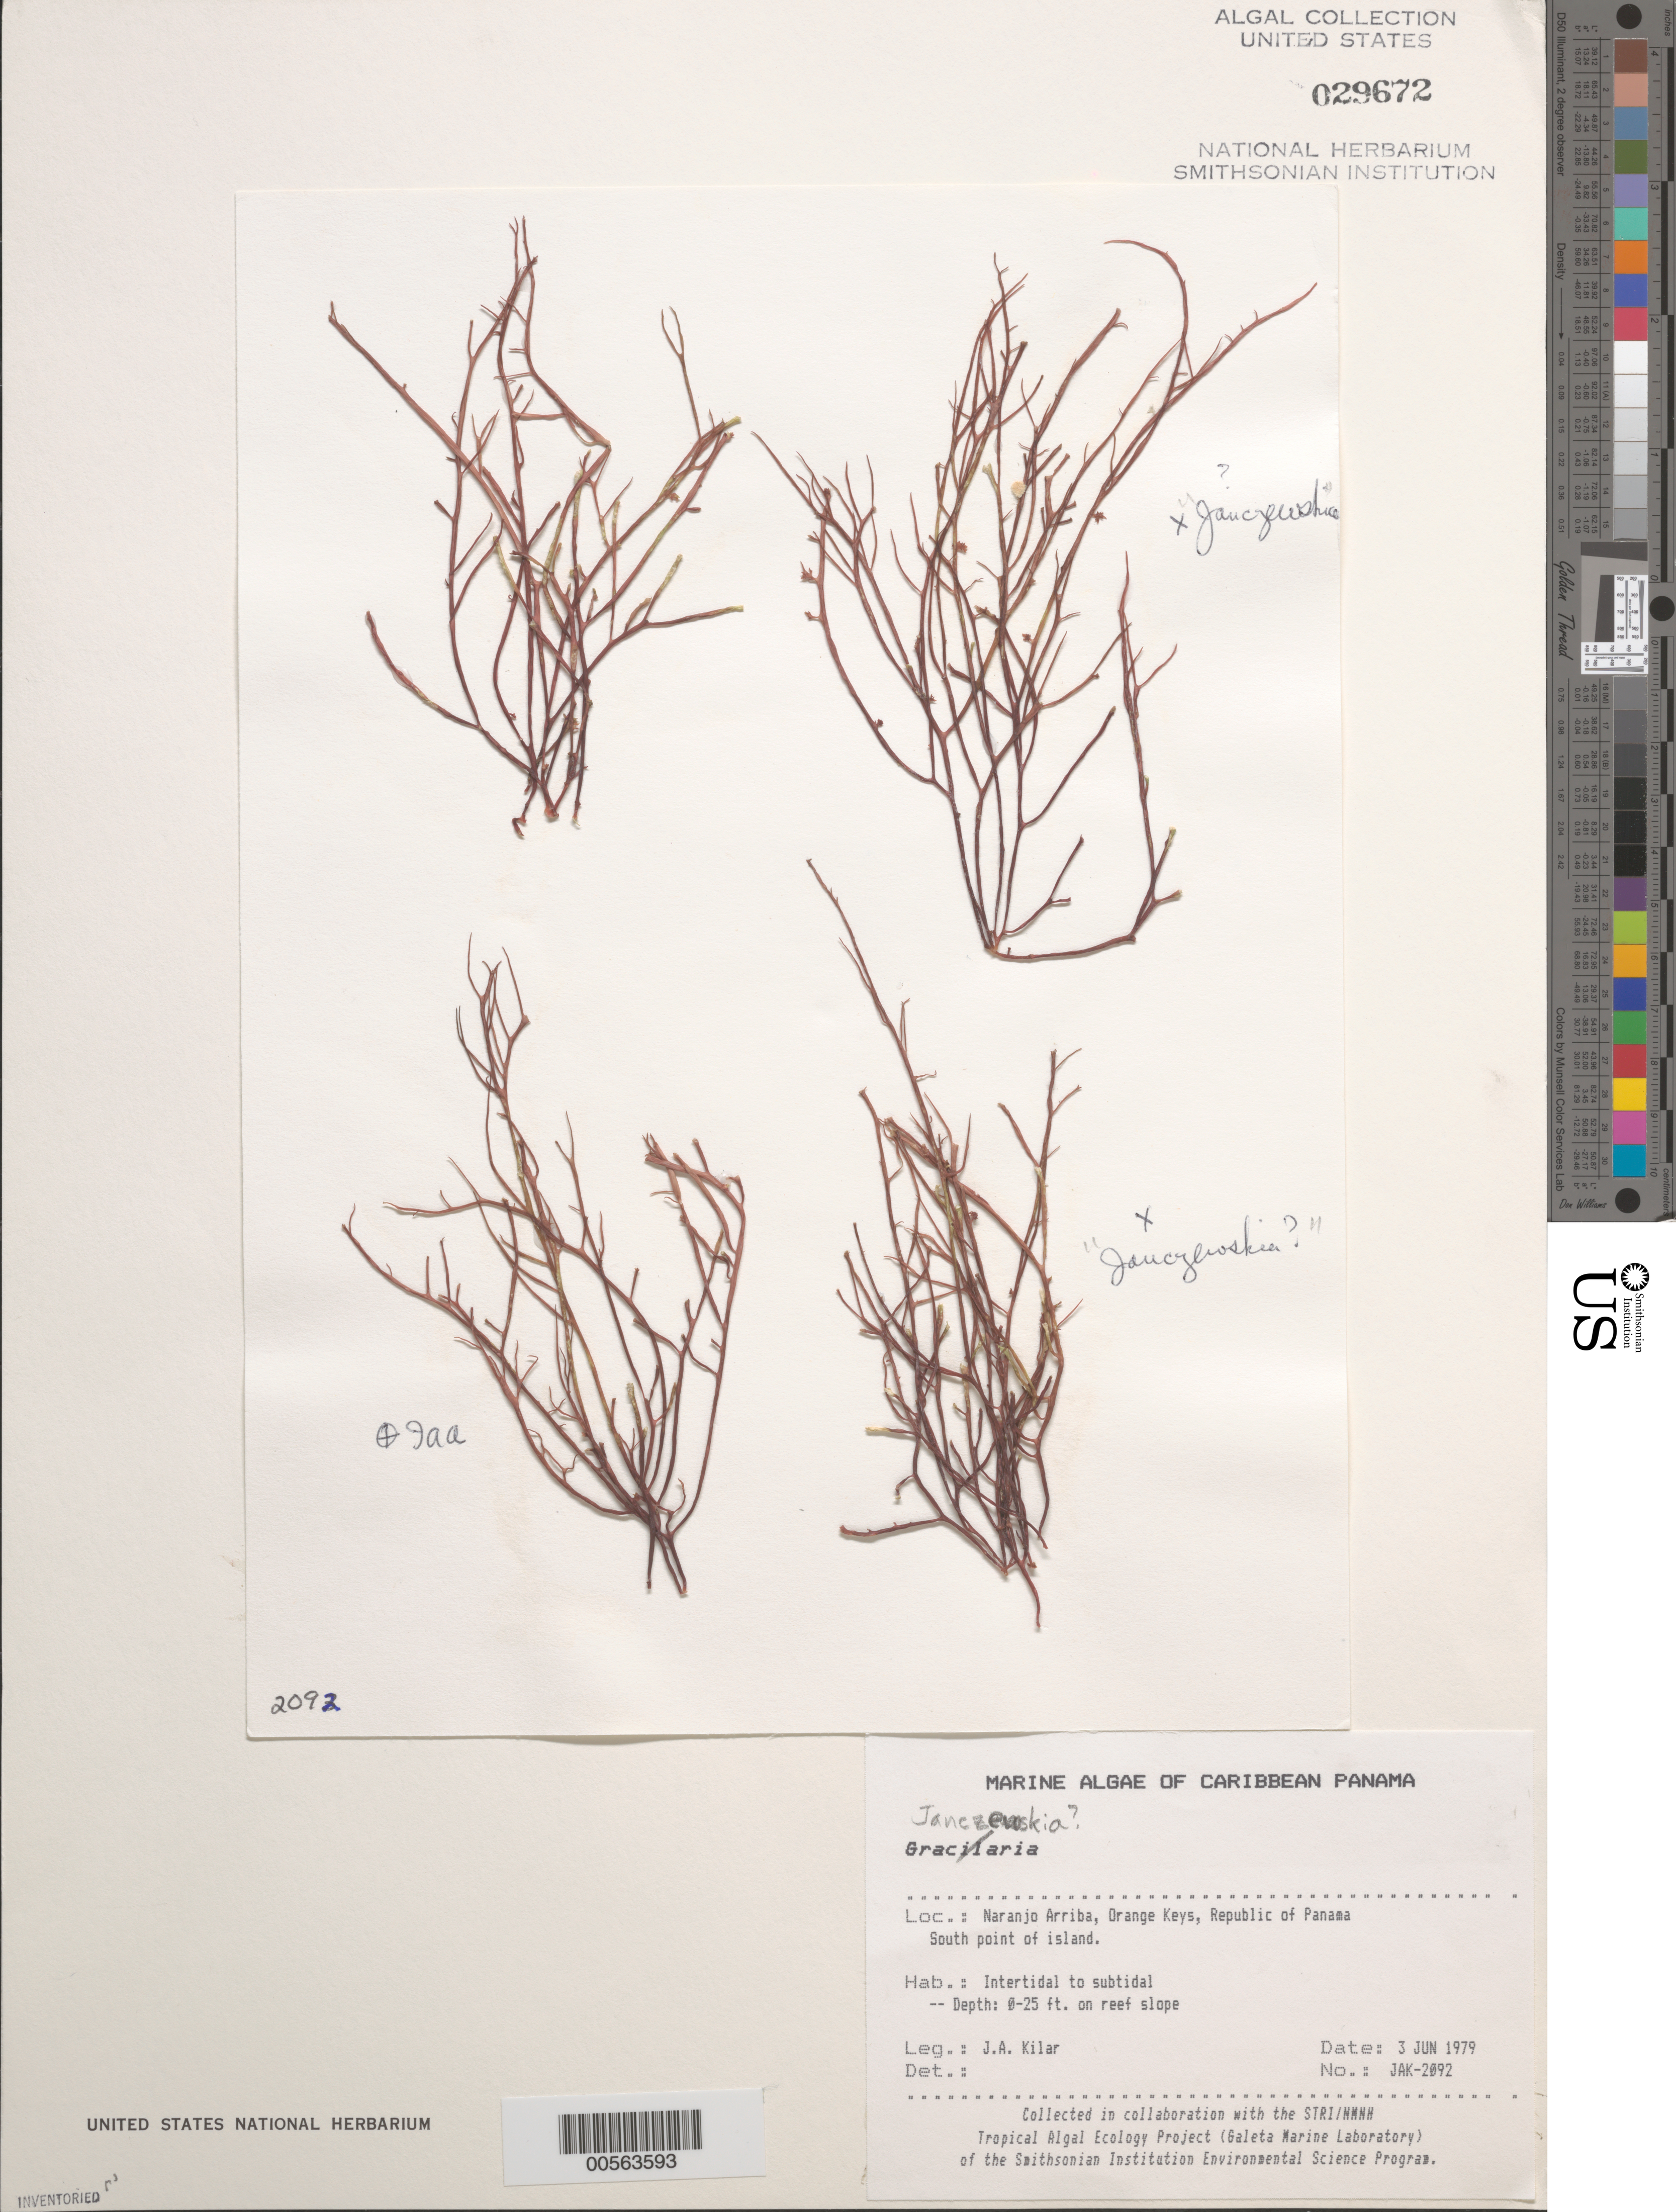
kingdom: Plantae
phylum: Rhodophyta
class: Florideophyceae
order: Ceramiales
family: Rhodomelaceae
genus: Janczewskia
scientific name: Janczewskia sp.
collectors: J. A. Kilar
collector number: JAK-2092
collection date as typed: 03 Jun 1979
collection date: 1979-06-03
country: Panama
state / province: Colón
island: Naranjo Abajo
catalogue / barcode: US 29672